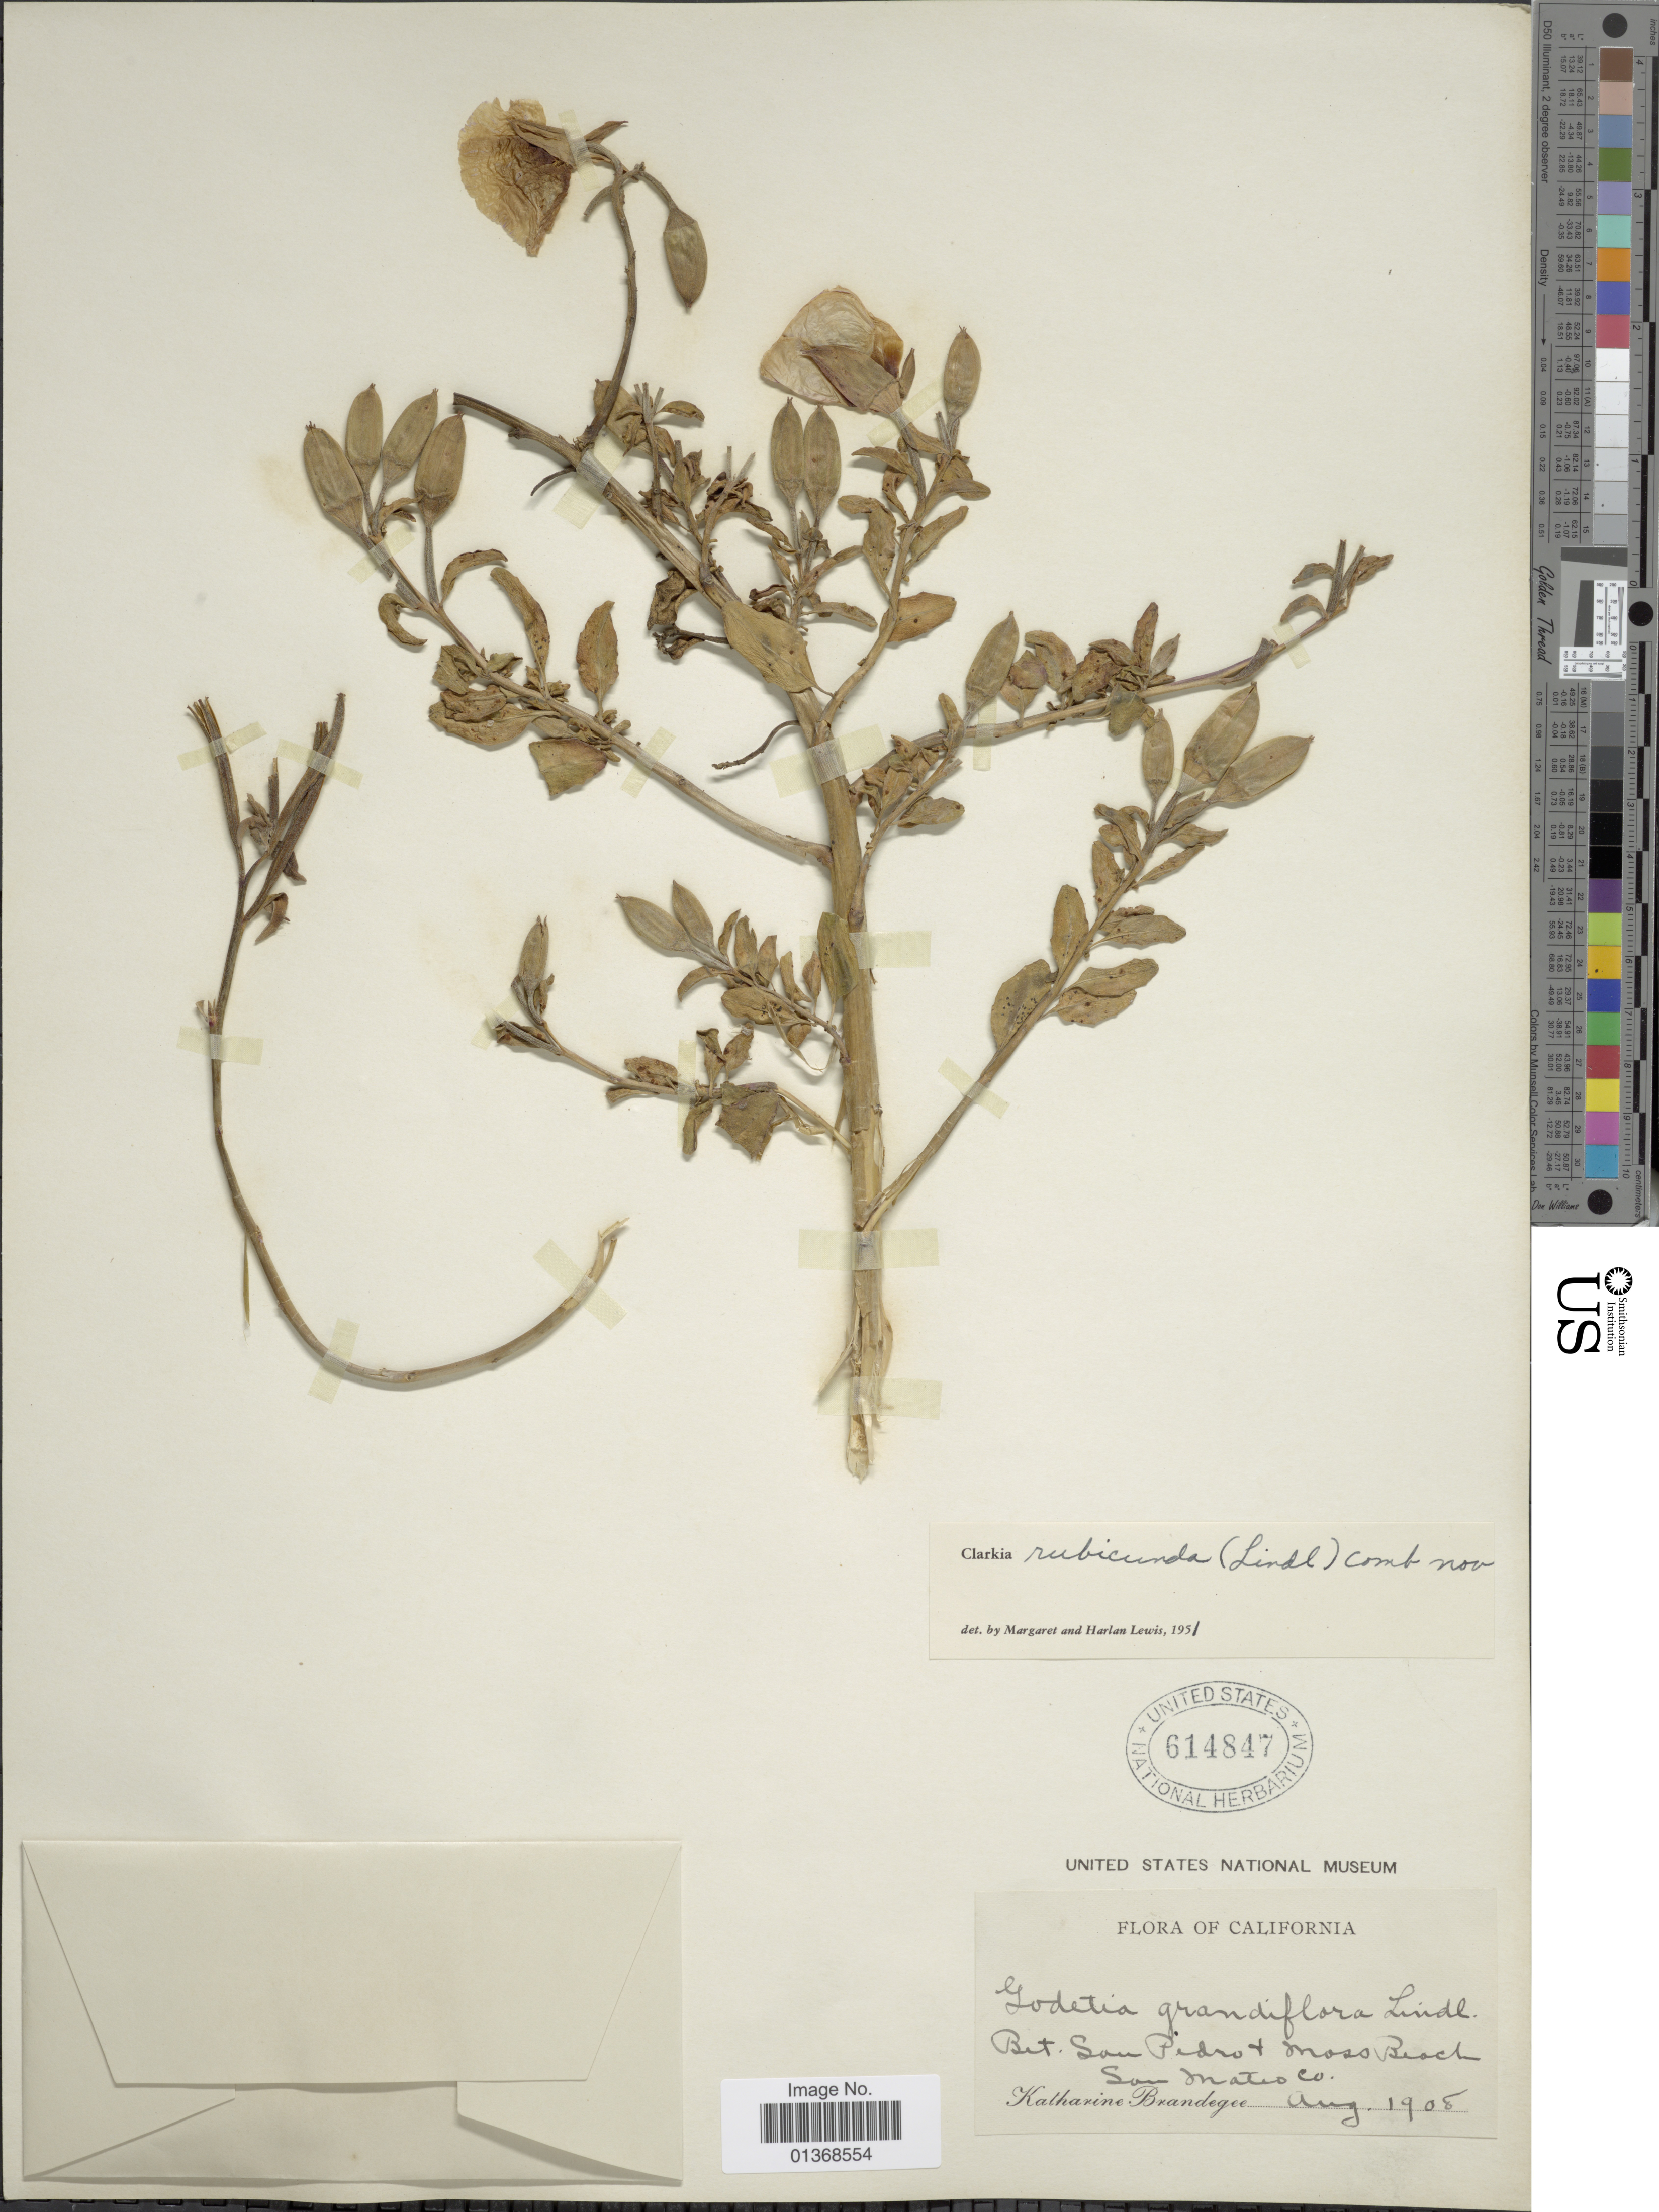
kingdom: Plantae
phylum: Tracheophyta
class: Magnoliopsida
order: Myrtales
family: Onagraceae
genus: Clarkia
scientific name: Clarkia rubicunda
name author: (Lindl.) F. H. Lewis & M.R. Lewis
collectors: M. K. Brandegee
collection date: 1908-08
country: United States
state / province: California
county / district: San Mateo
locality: Bet. San Pedro & Moss Beach San Mateo Co.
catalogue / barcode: US 614847